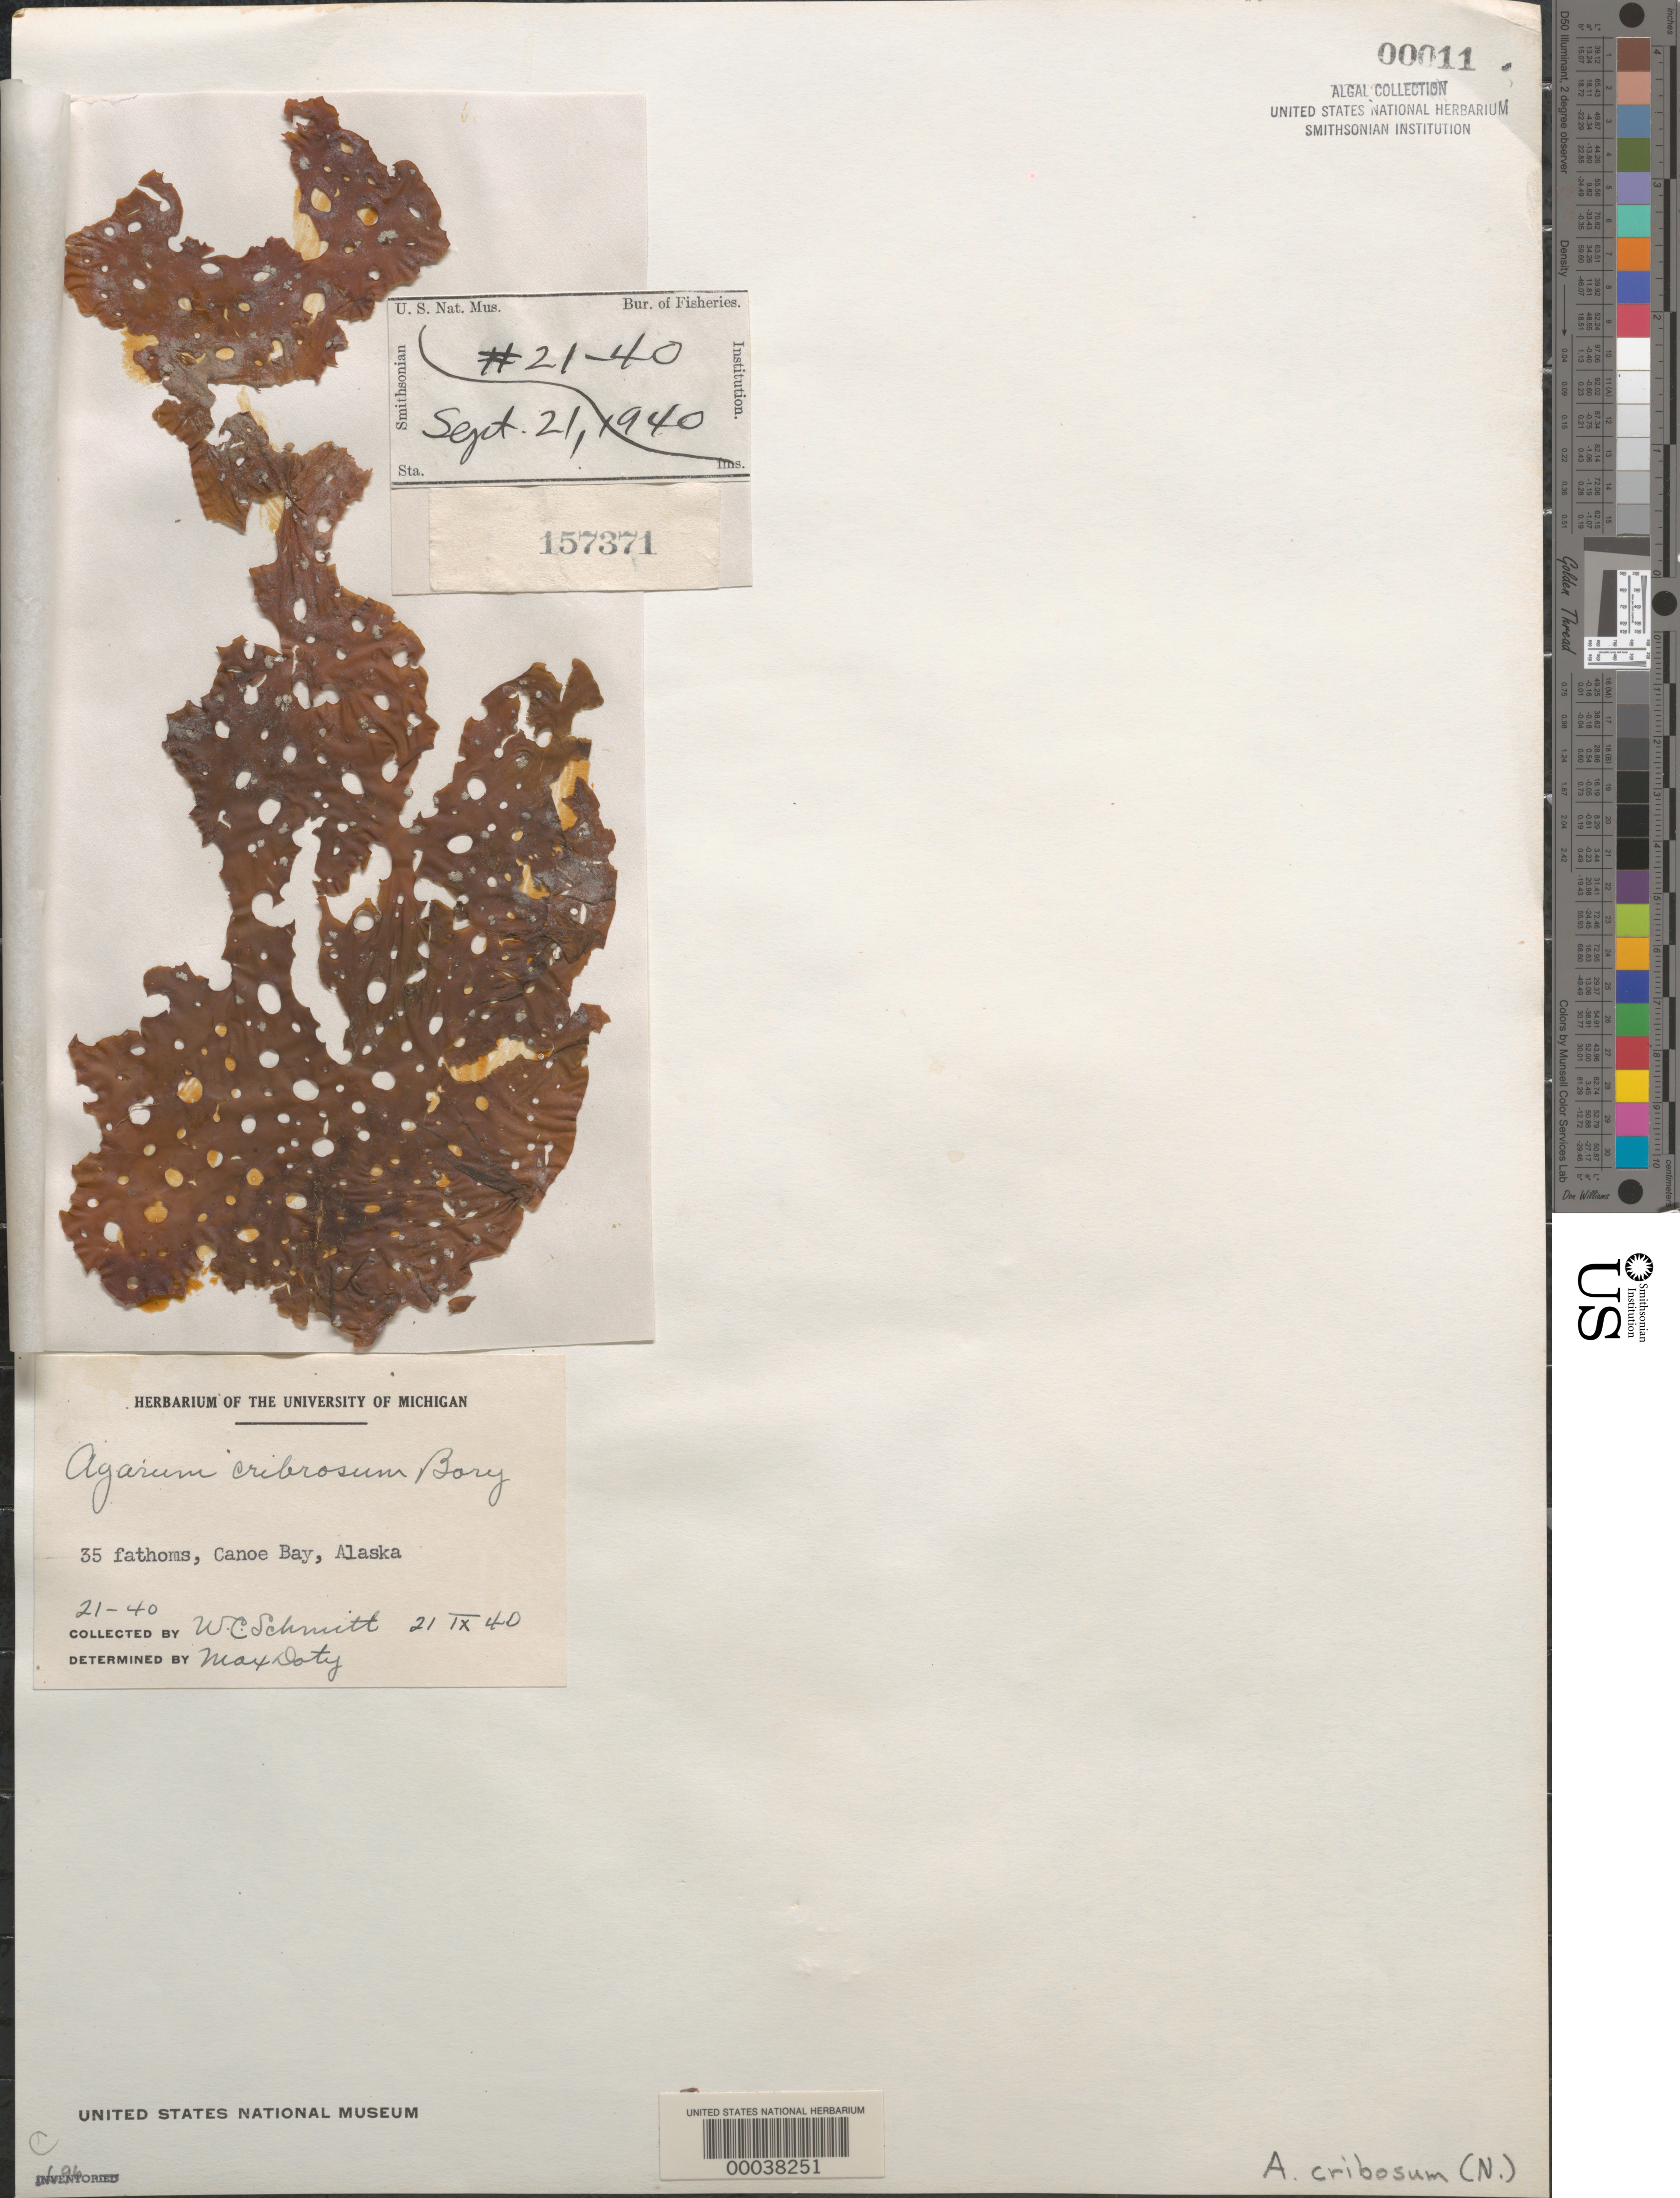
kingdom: Chromista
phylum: Ochrophyta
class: Phaeophyceae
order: Laminariales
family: Costariaceae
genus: Agarum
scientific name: Agarum clathratum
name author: Dumortier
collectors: W. L. Schmitt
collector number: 21-40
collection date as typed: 21 Sep 1940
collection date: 1940-09-21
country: United States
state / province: Alaska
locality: Canoe Bay, southwestern Alaska Peninsula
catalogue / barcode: US 11